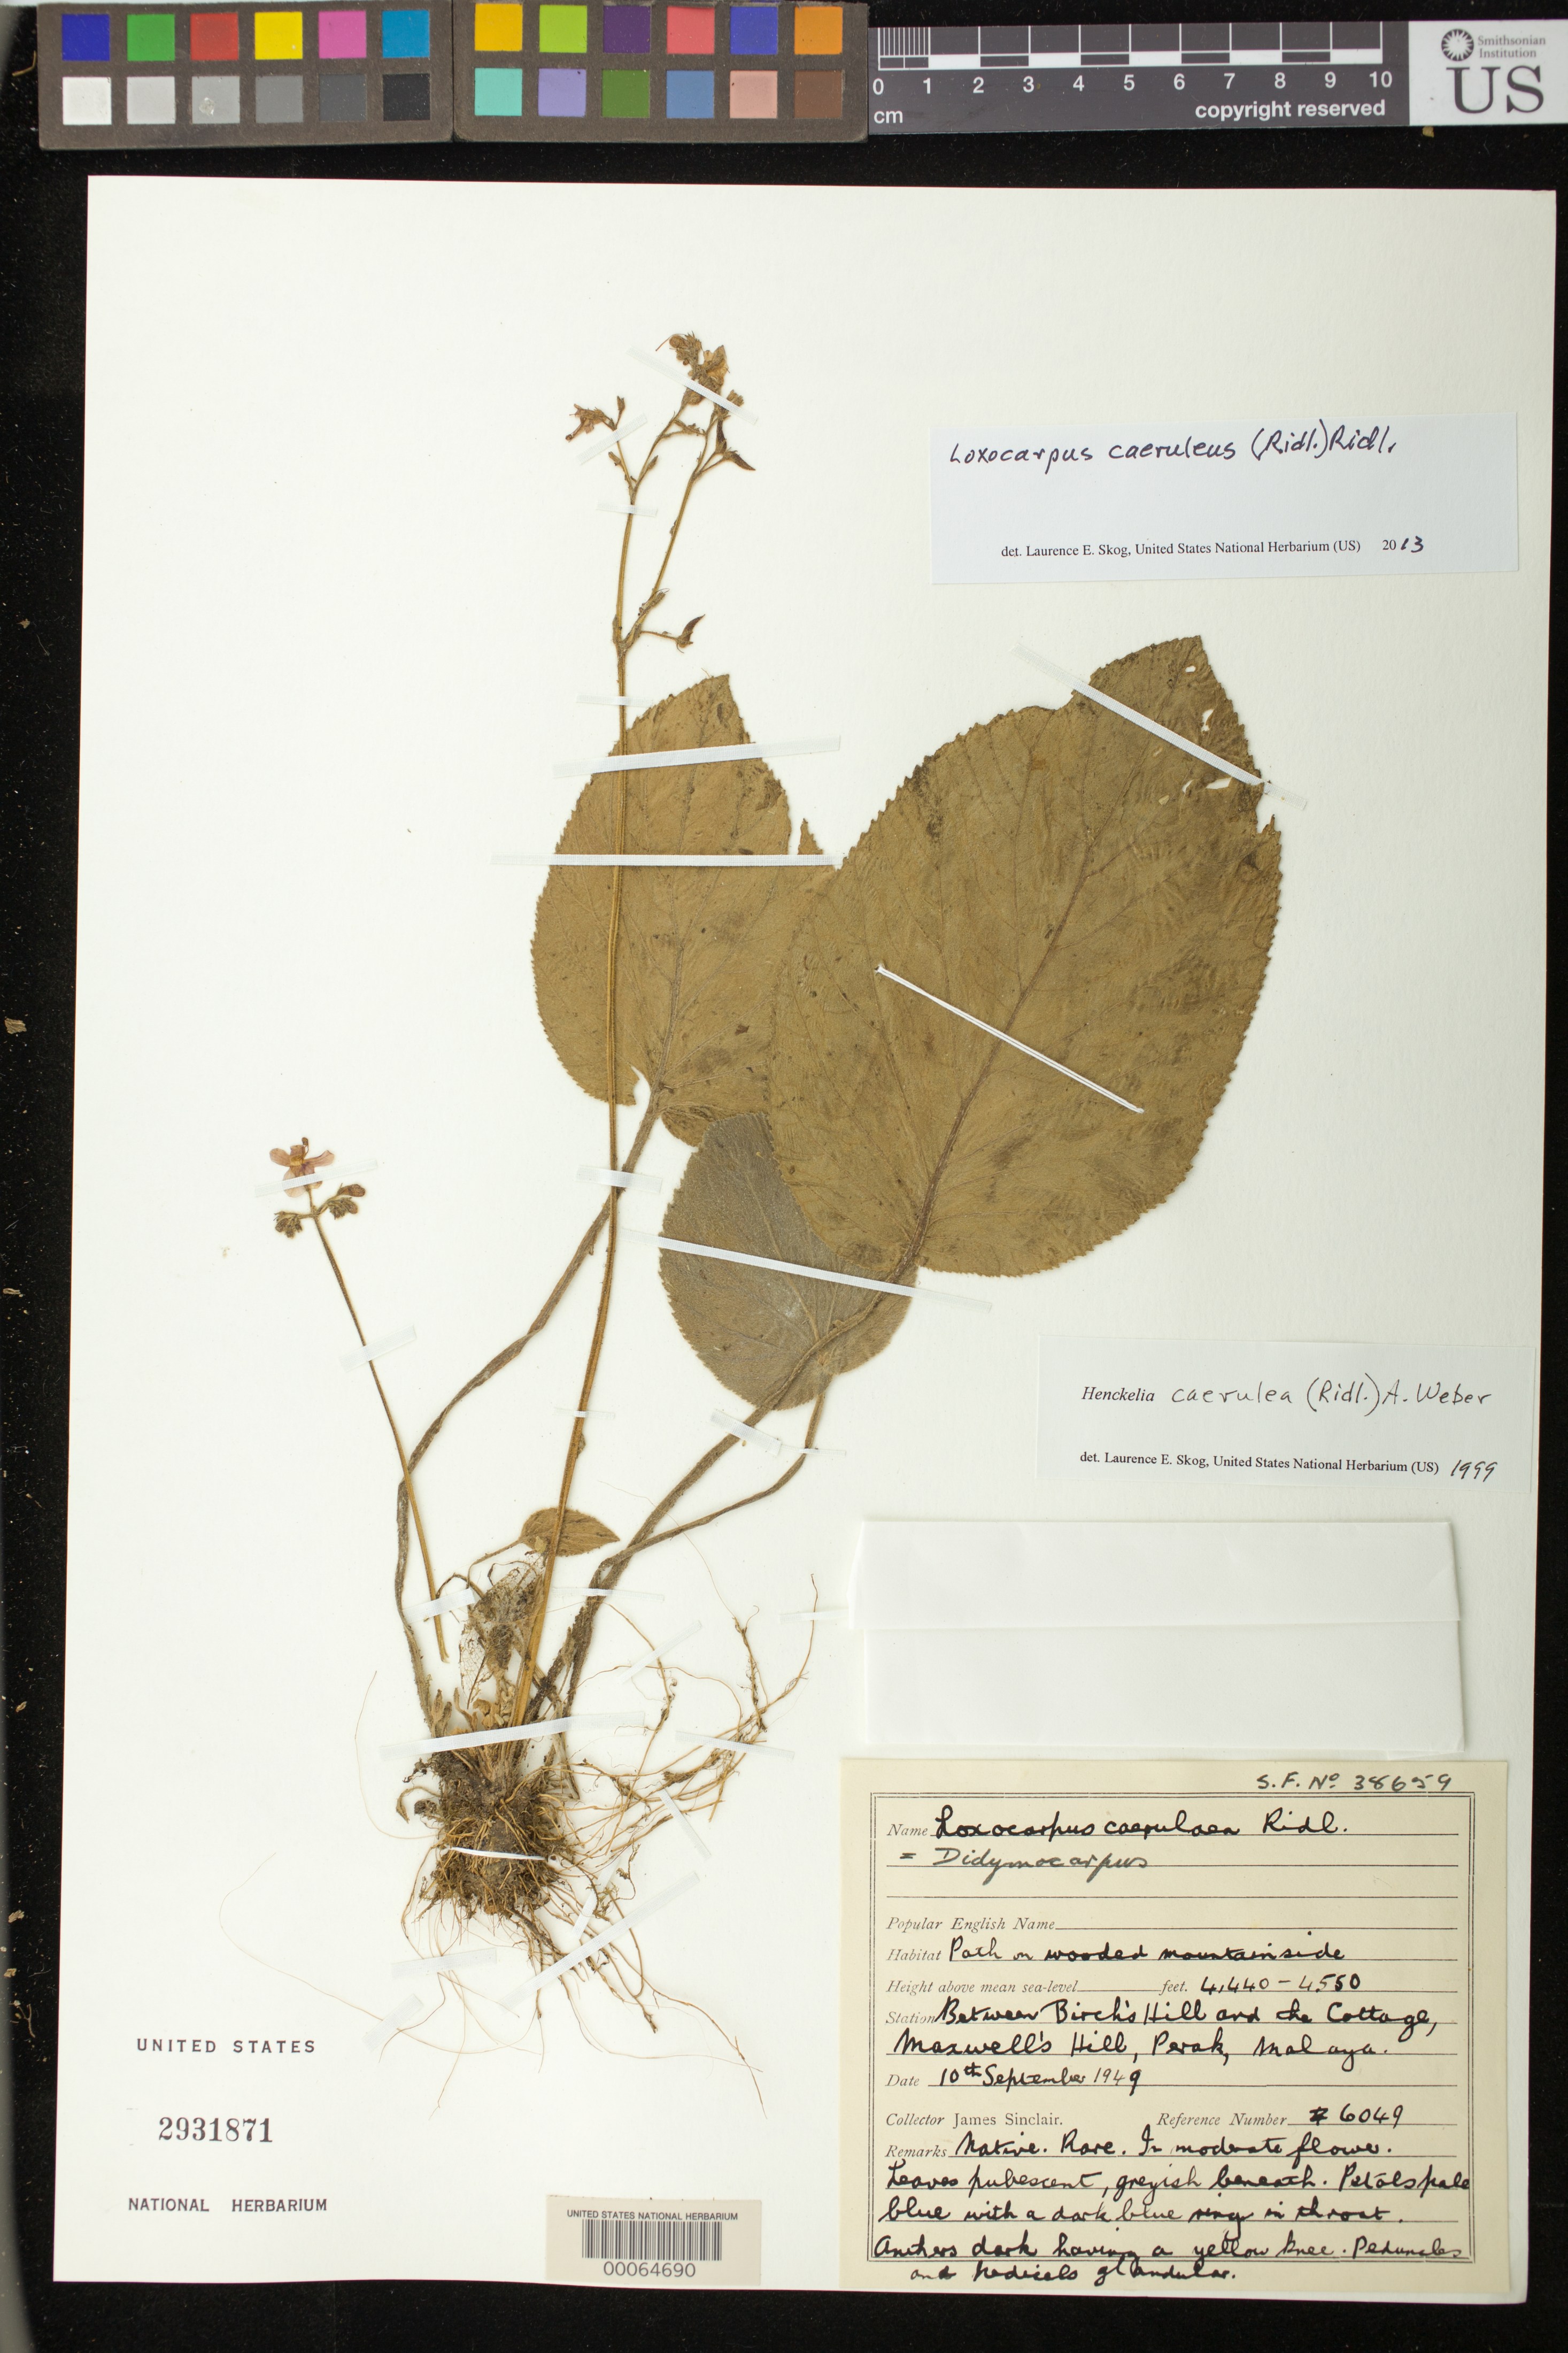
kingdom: Plantae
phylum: Tracheophyta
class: Magnoliopsida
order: Lamiales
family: Gesneriaceae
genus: Loxocarpus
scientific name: Loxocarpus caeruleus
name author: (Ridl.) Ridl.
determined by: Skog, Laurence E.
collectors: J. Sinclair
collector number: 6049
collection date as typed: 10 Sep 1949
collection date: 1949-09-10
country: Malaysia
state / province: Perak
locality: Perak, Between birch's hill and the cottage, maxwell's hill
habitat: Path in wooded mountainside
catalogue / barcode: US 2931871